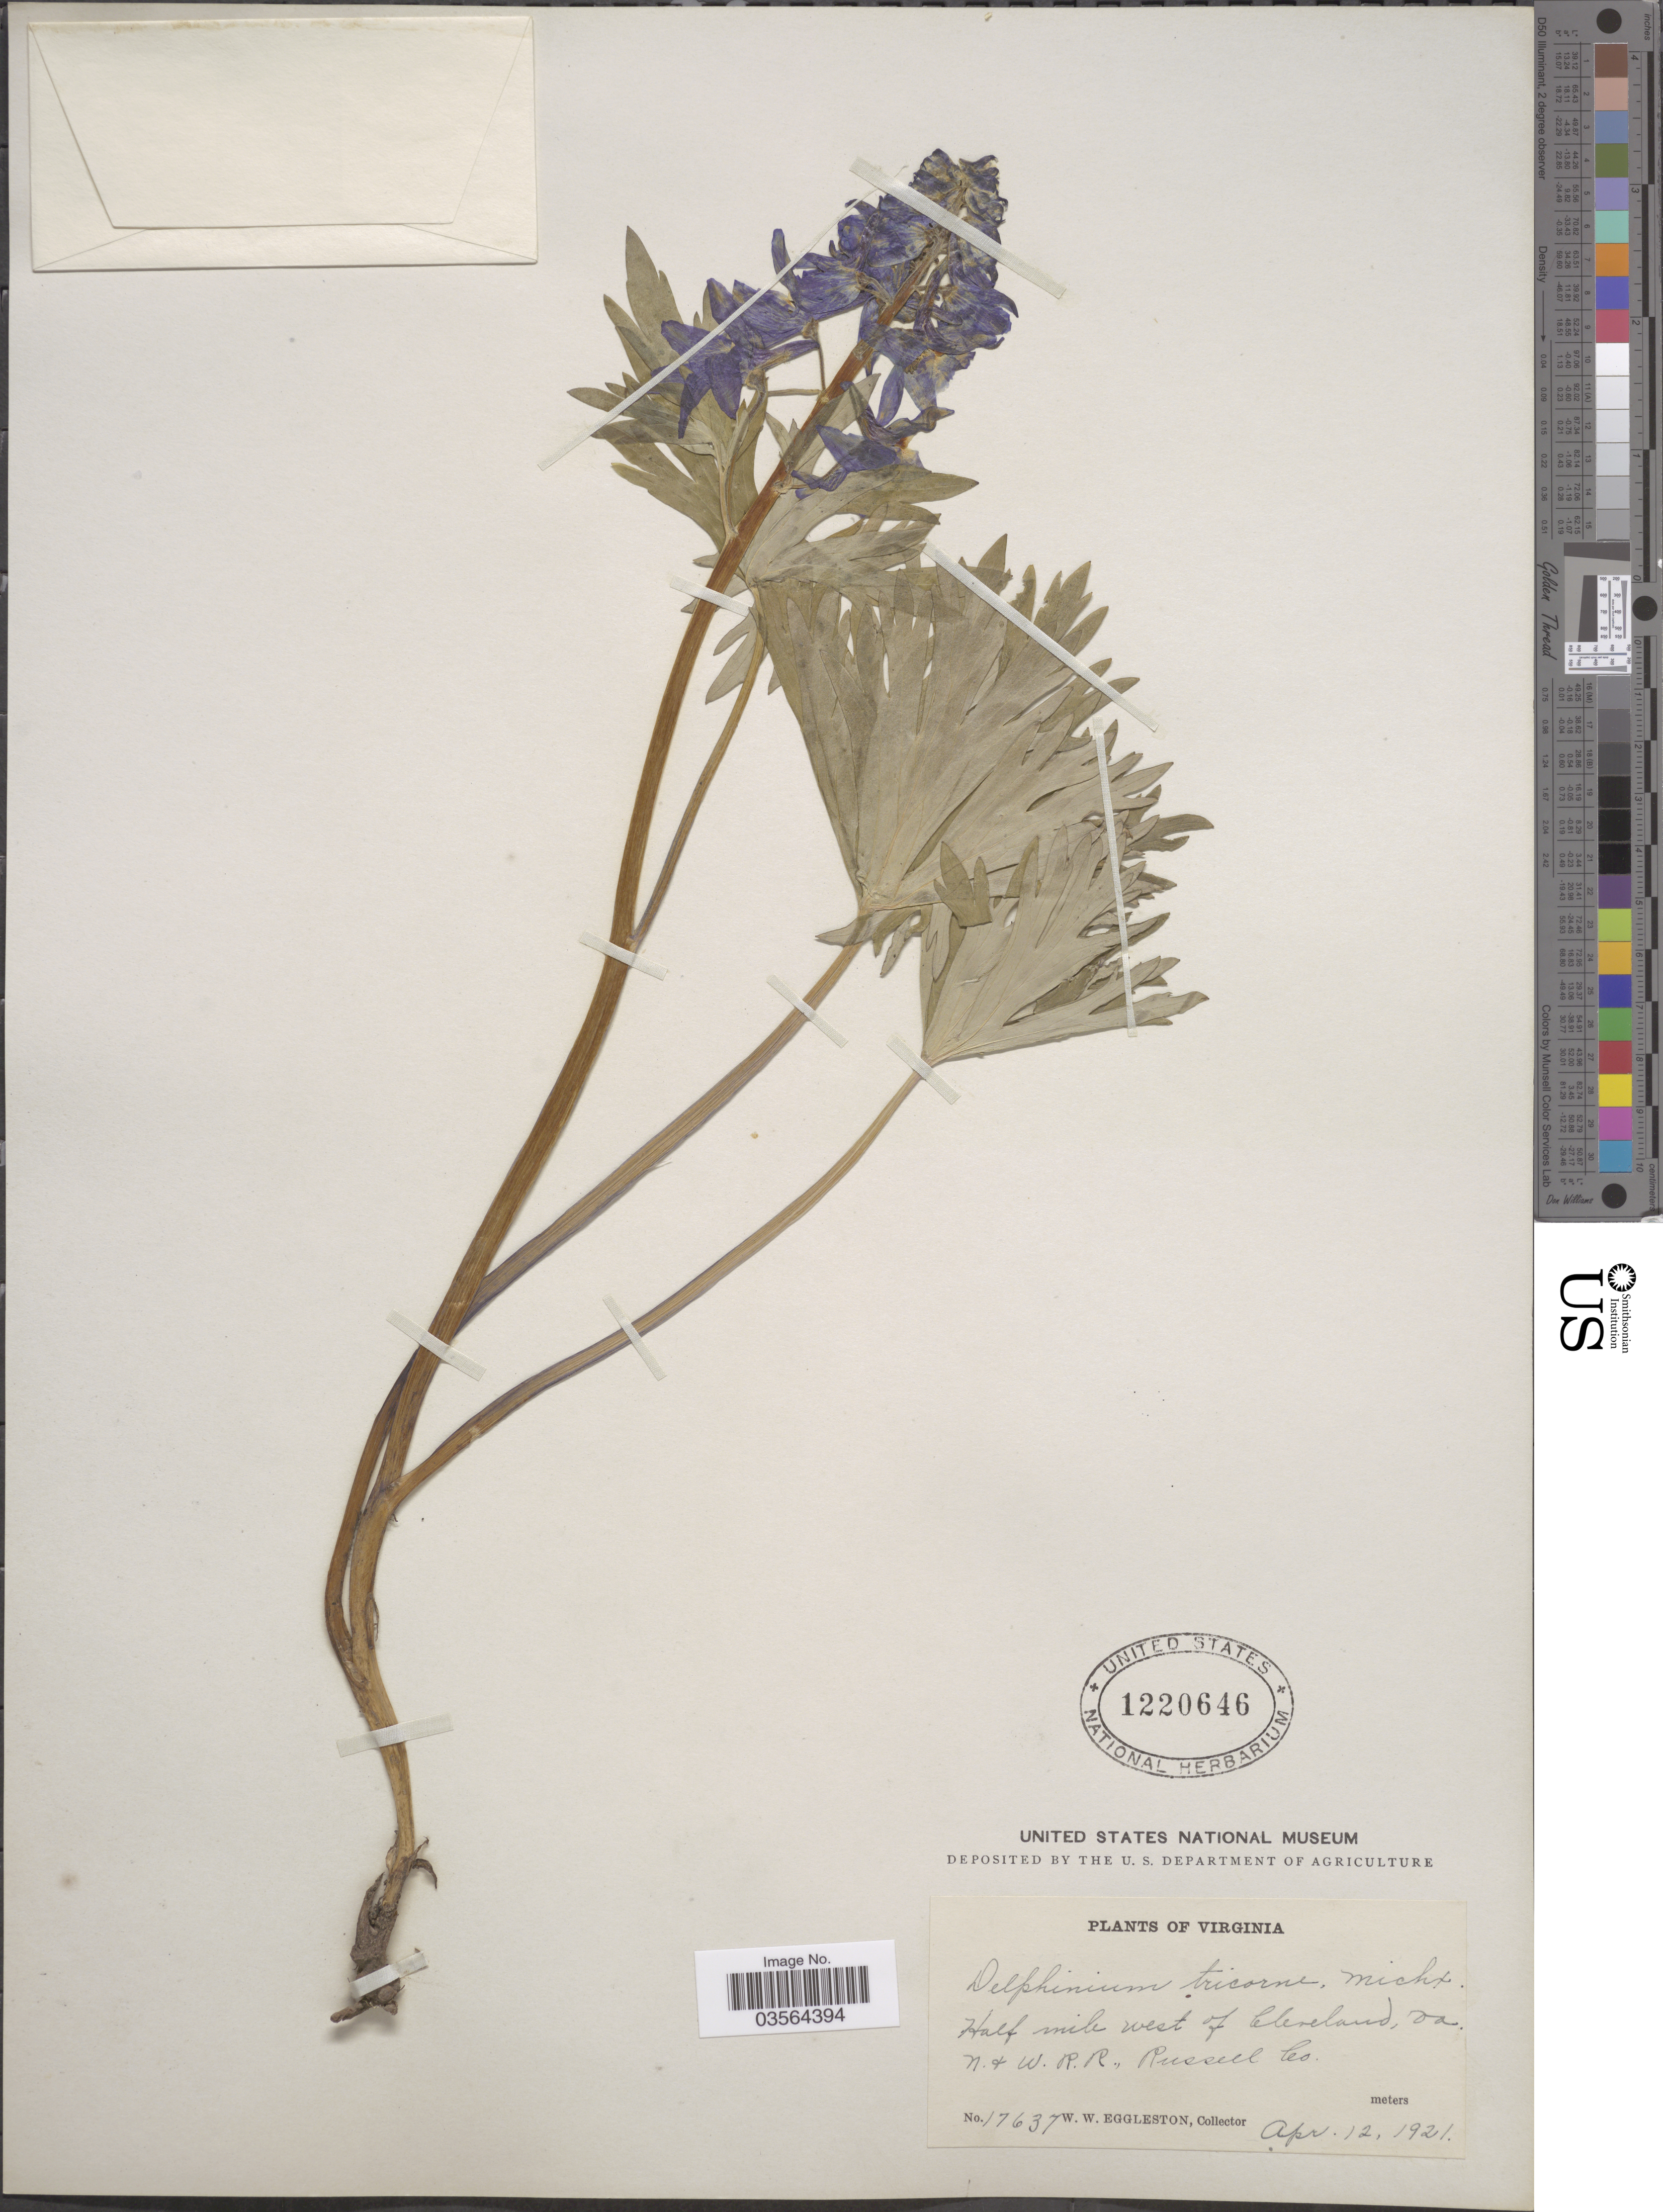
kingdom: Plantae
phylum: Tracheophyta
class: Magnoliopsida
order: Ranunculales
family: Ranunculaceae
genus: Delphinium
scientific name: Delphinium tricorne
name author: Michx.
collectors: W. W. Eggleston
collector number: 17637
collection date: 1921-04-12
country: United States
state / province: Virginia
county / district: Russell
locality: Half mile west of Cleveland, va. N. & W. R. R.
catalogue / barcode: US 1220646